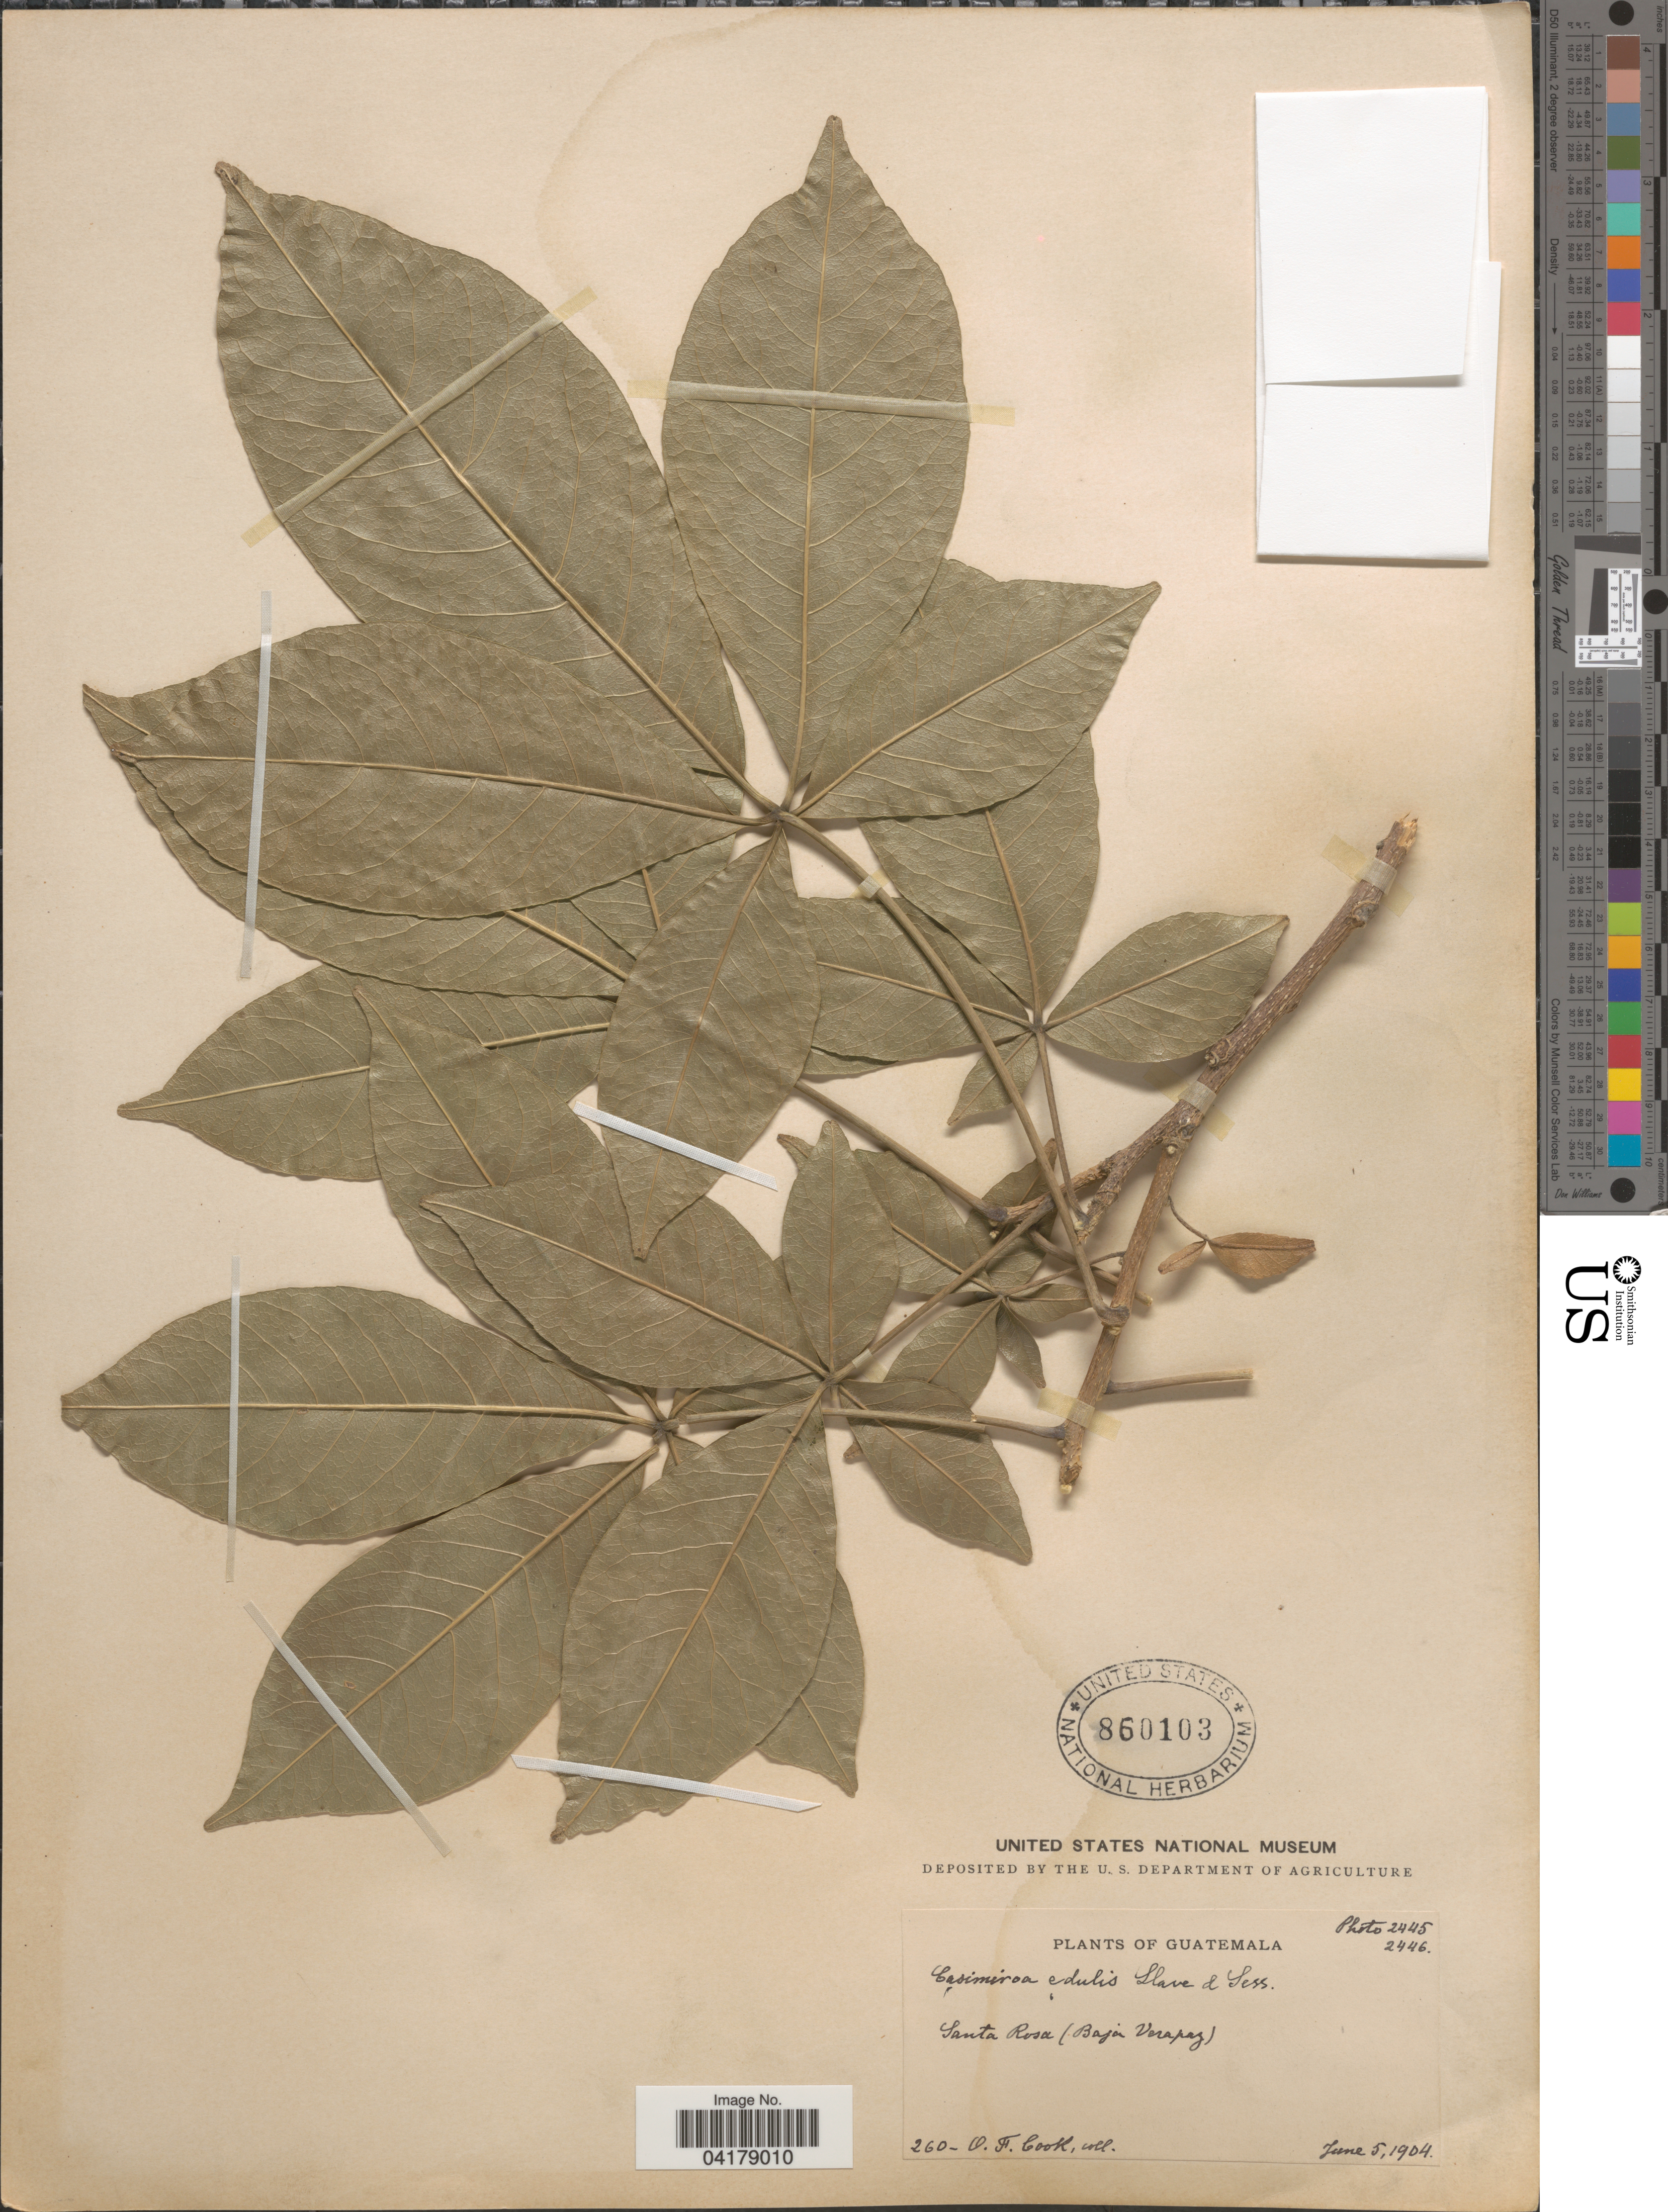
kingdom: Plantae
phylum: Tracheophyta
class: Magnoliopsida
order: Sapindales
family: Rutaceae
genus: Casimiroa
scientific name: Casimiroa edulis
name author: La Llave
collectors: O. F. Cook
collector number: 260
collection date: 1904-06-05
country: Guatemala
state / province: Baja Verapaz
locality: Santa Rosa.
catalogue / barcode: US 860103